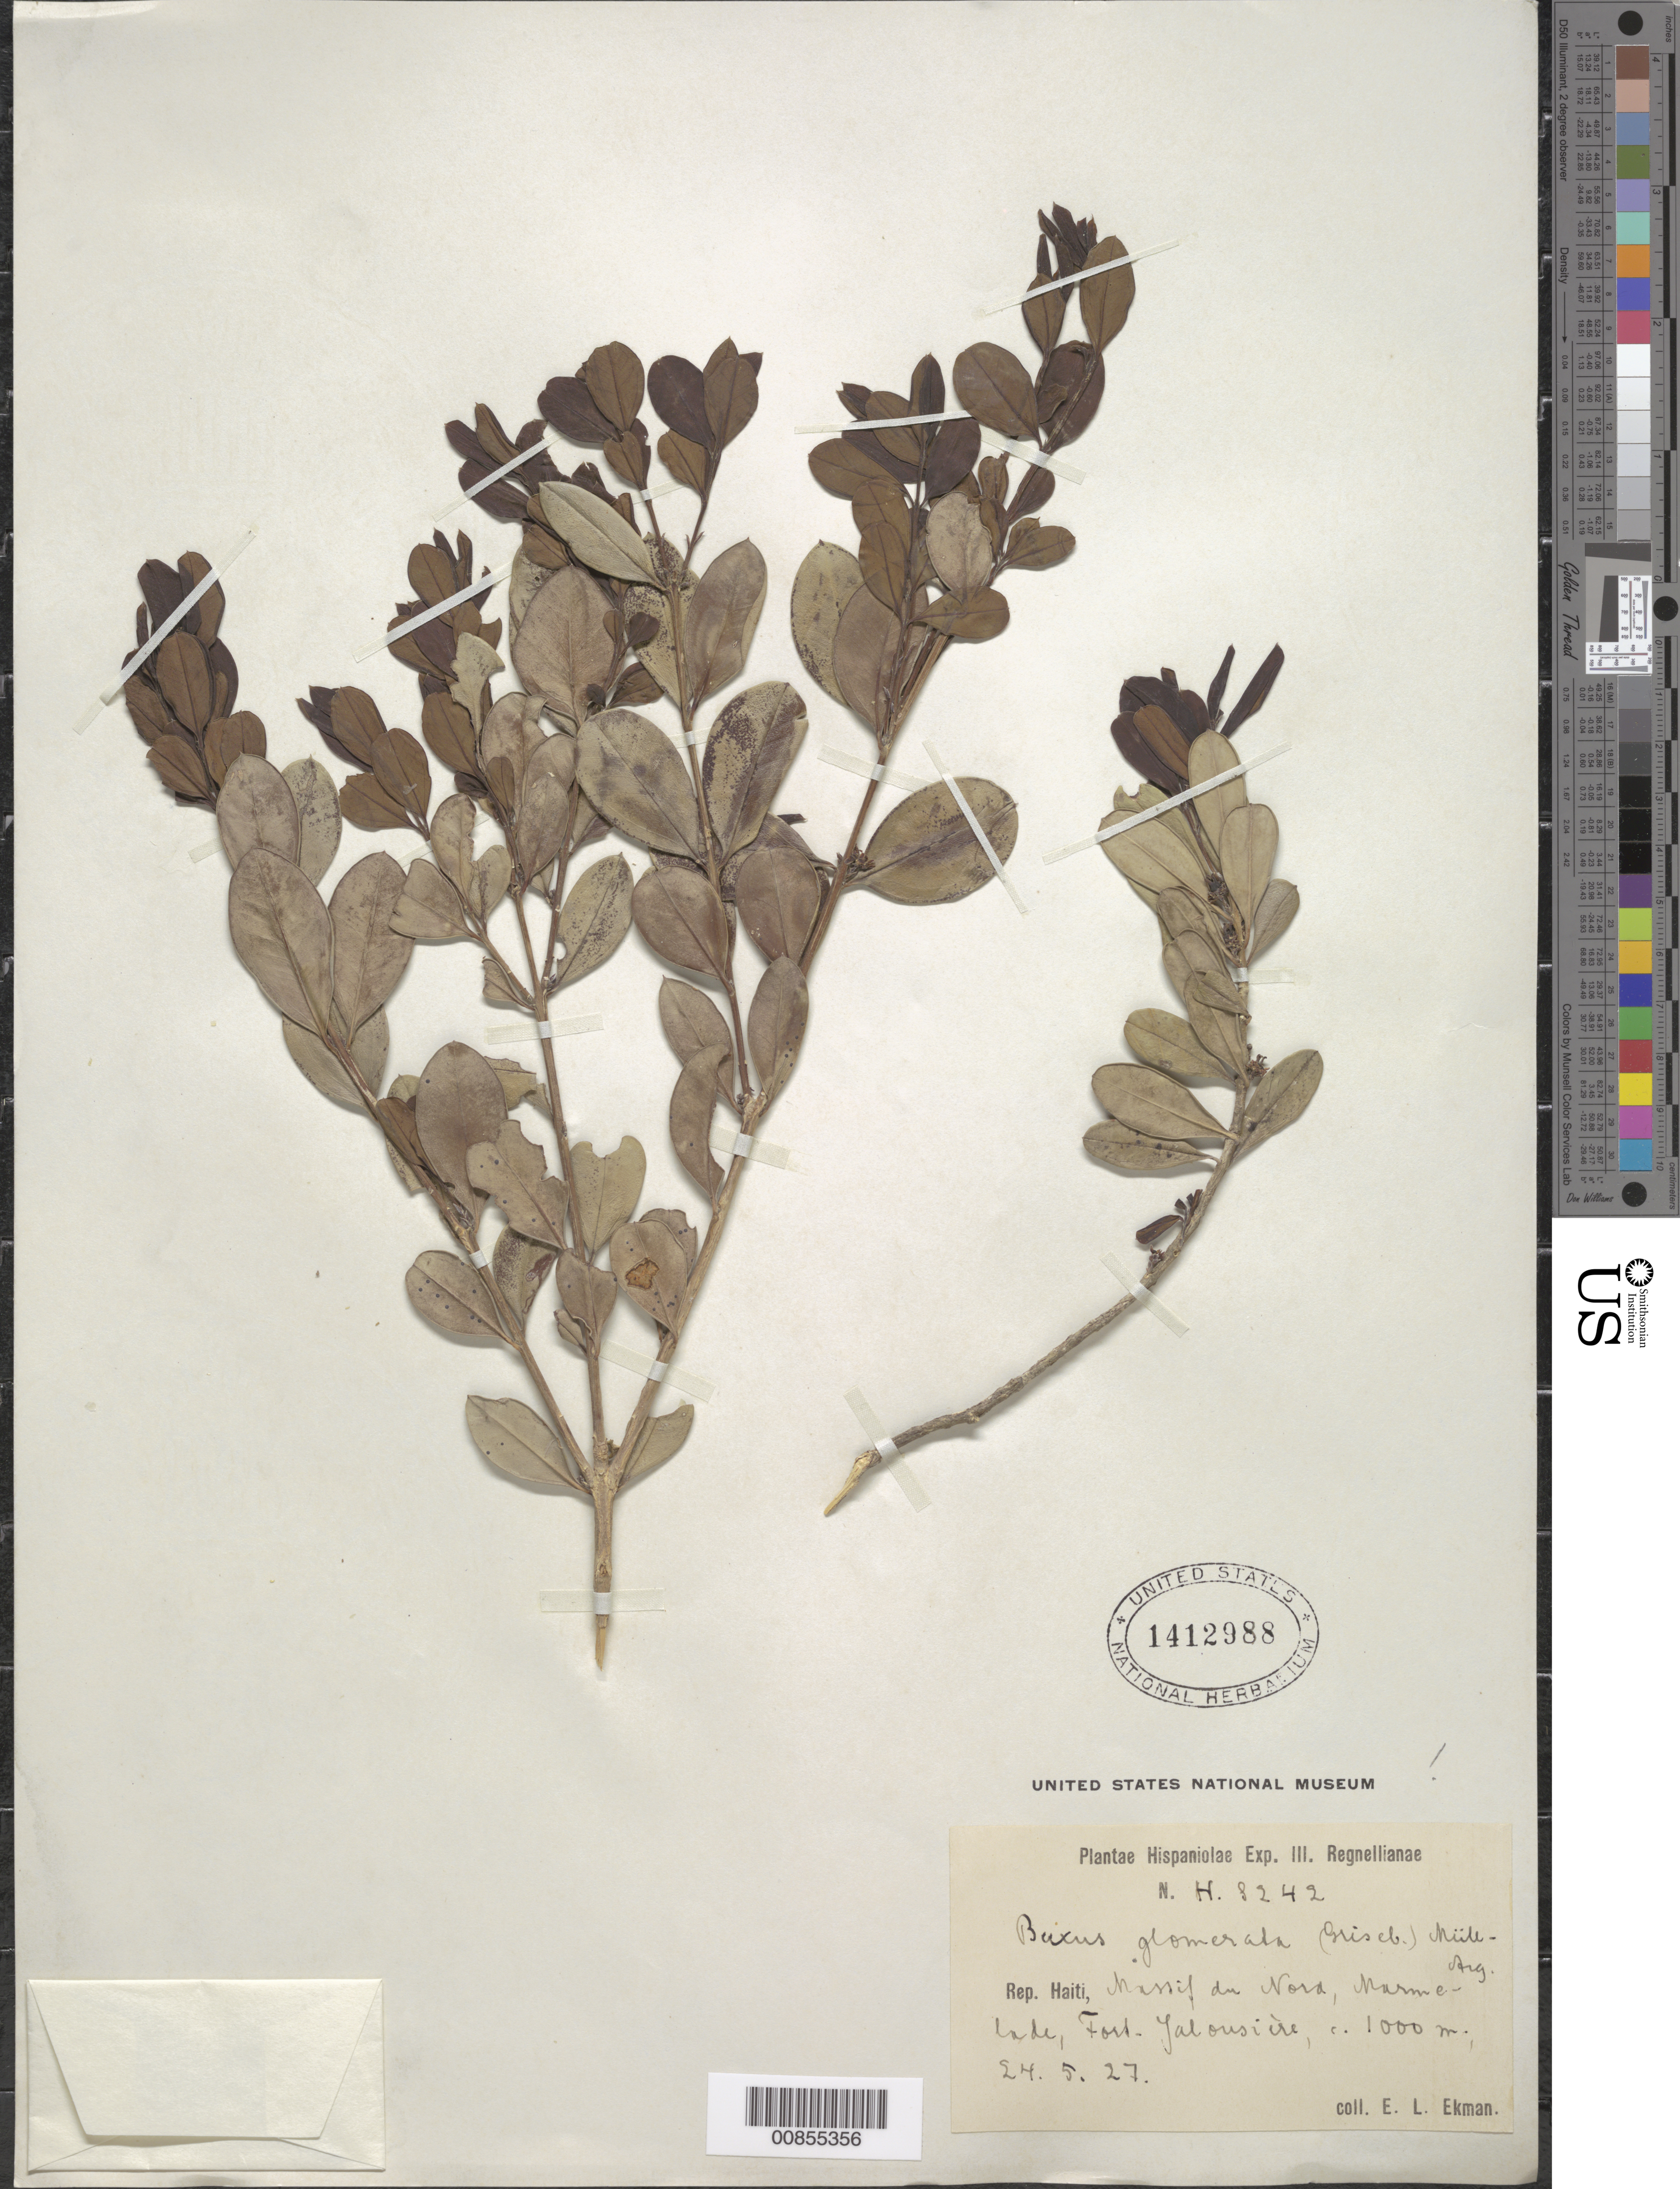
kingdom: Plantae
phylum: Tracheophyta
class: Magnoliopsida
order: Buxales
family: Buxaceae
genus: Buxus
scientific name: Buxus glomerata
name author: (Griseb.) Müll. Arg.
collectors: E. L. Ekman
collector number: H 8242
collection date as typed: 24 May 1927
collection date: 1927-05-24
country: Haiti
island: Hispaniola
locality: Massif du Nord, Marmelade, Fort-Jalousière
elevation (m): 1000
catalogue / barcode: US 1412988